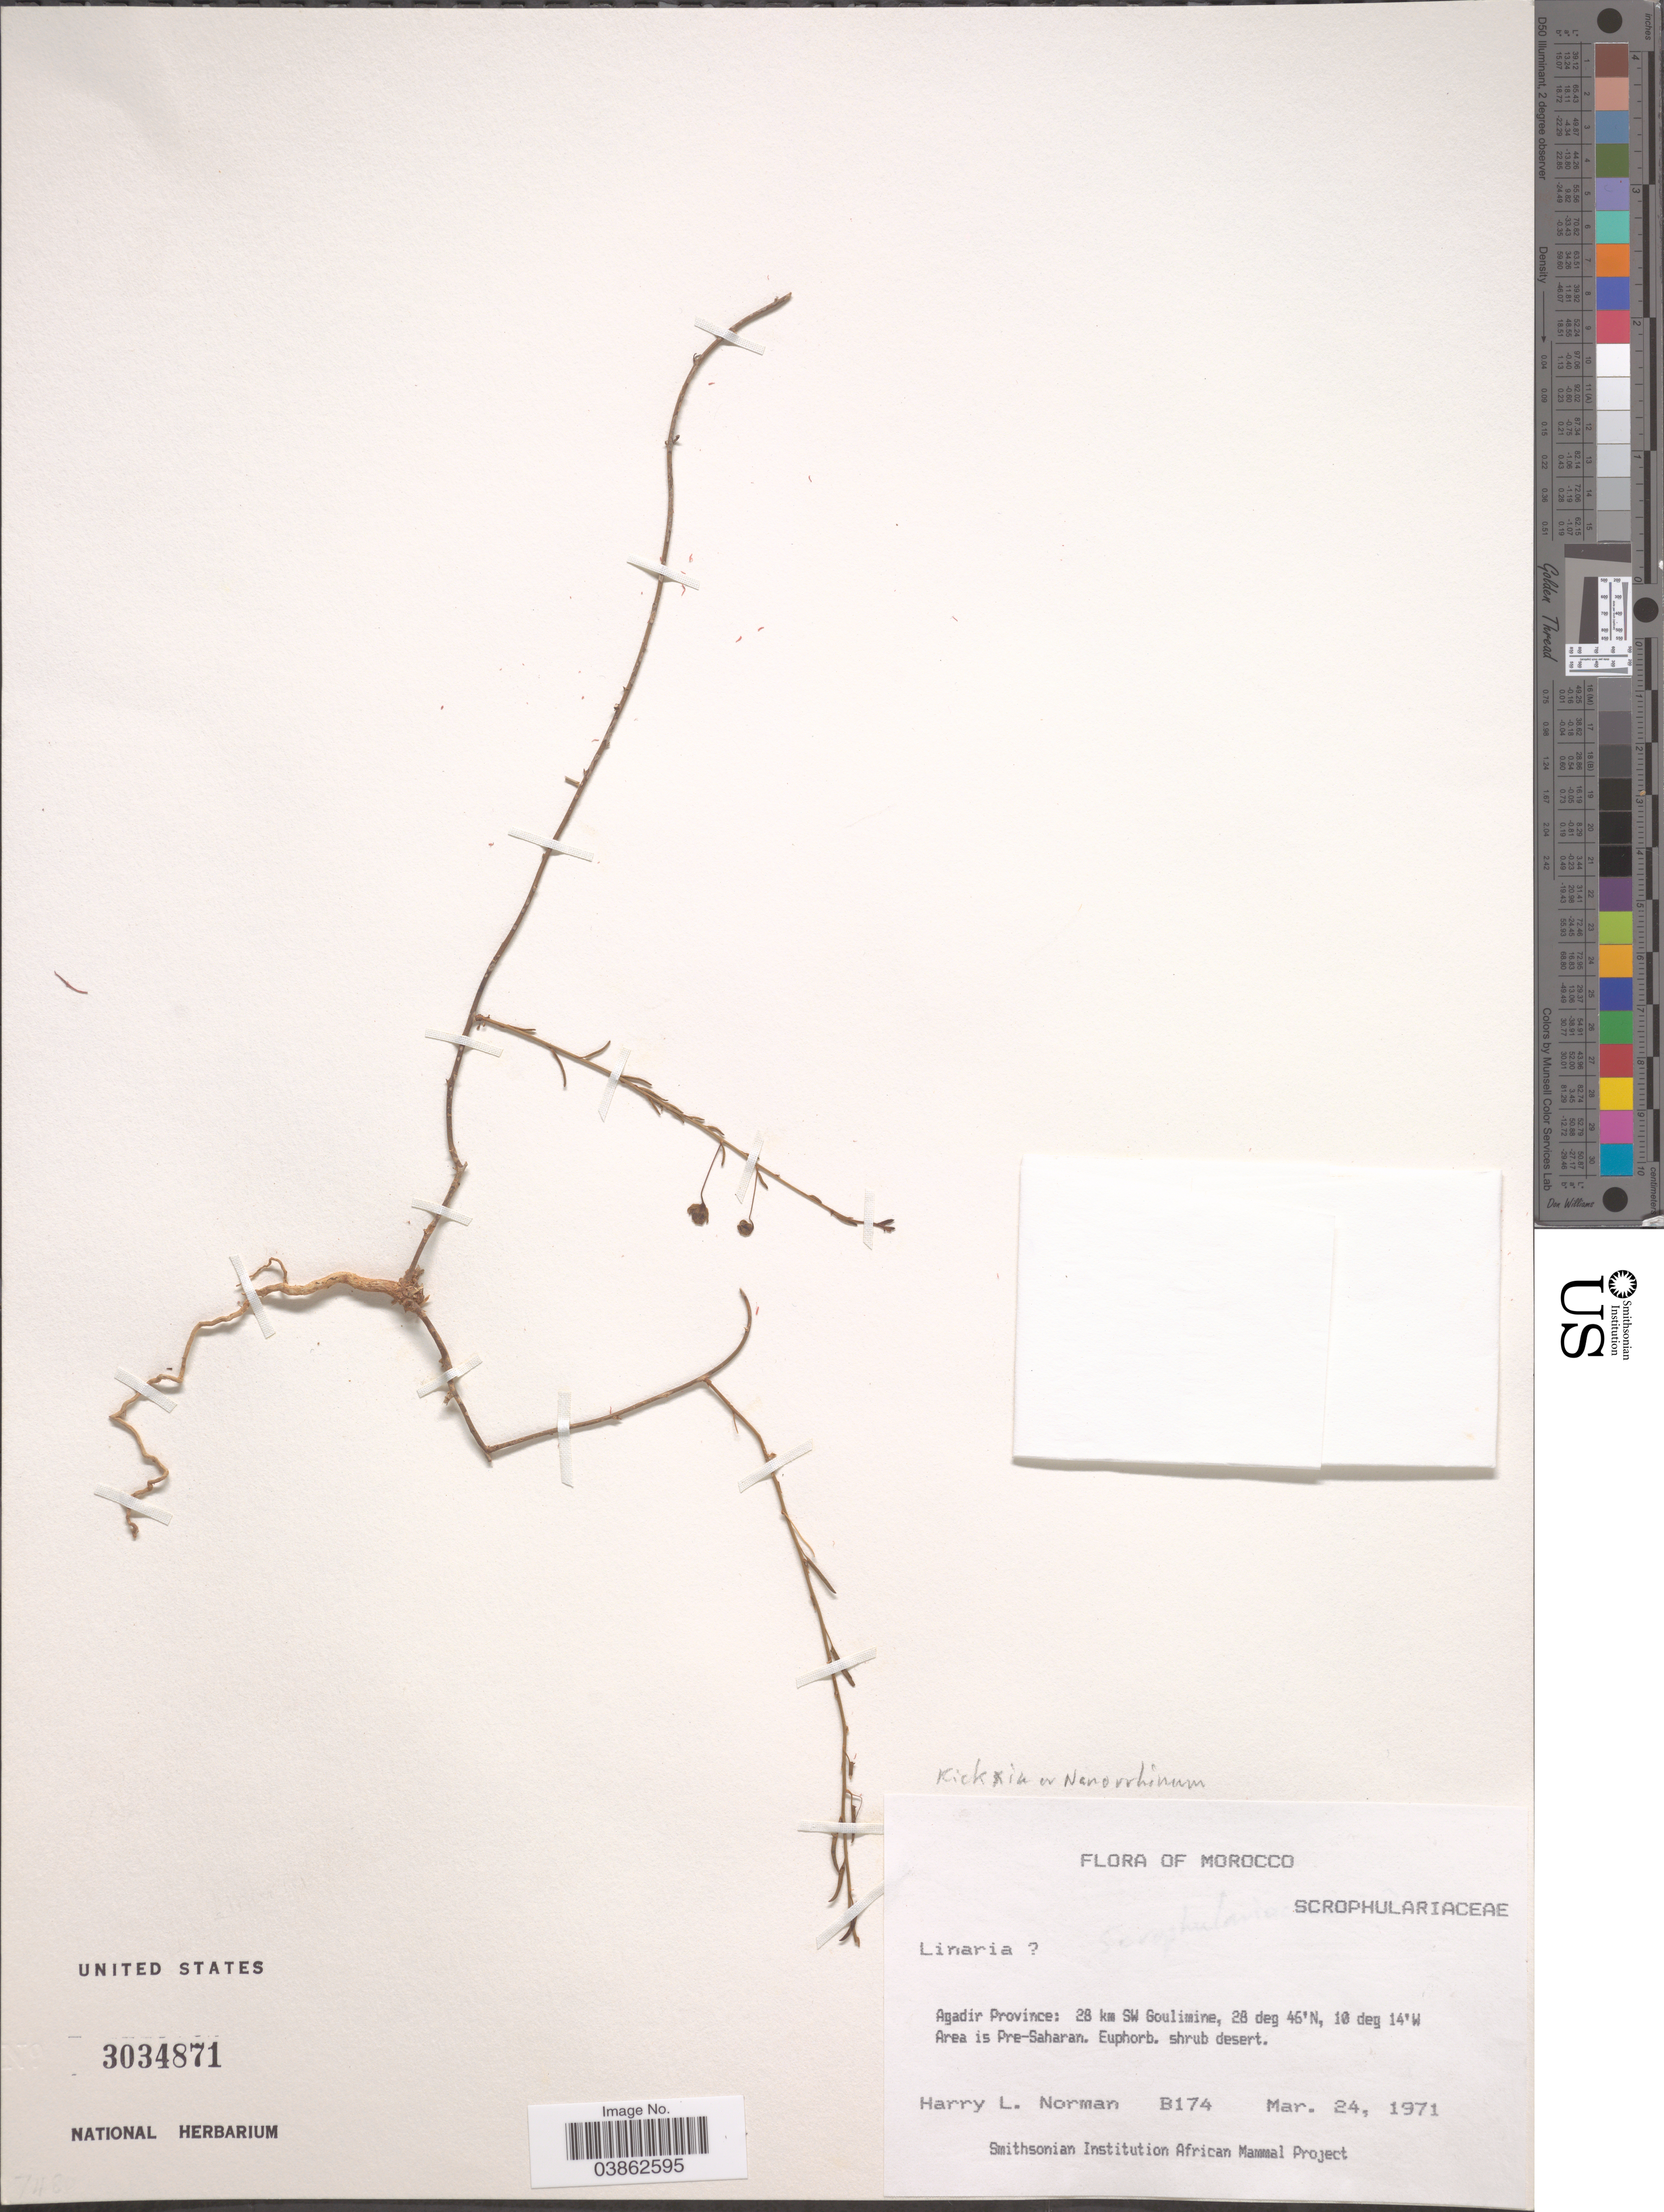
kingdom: Plantae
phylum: Tracheophyta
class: Magnoliopsida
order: Lamiales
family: Plantaginaceae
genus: Elatinoides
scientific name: Elatinoides spuria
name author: (L.) Wettst.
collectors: Norman, H.L.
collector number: B174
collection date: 1971-03-24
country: Morocco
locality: Agadir Province: 28 km SW Goulimine. Area is Pre-Sahara.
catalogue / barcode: US 3034871